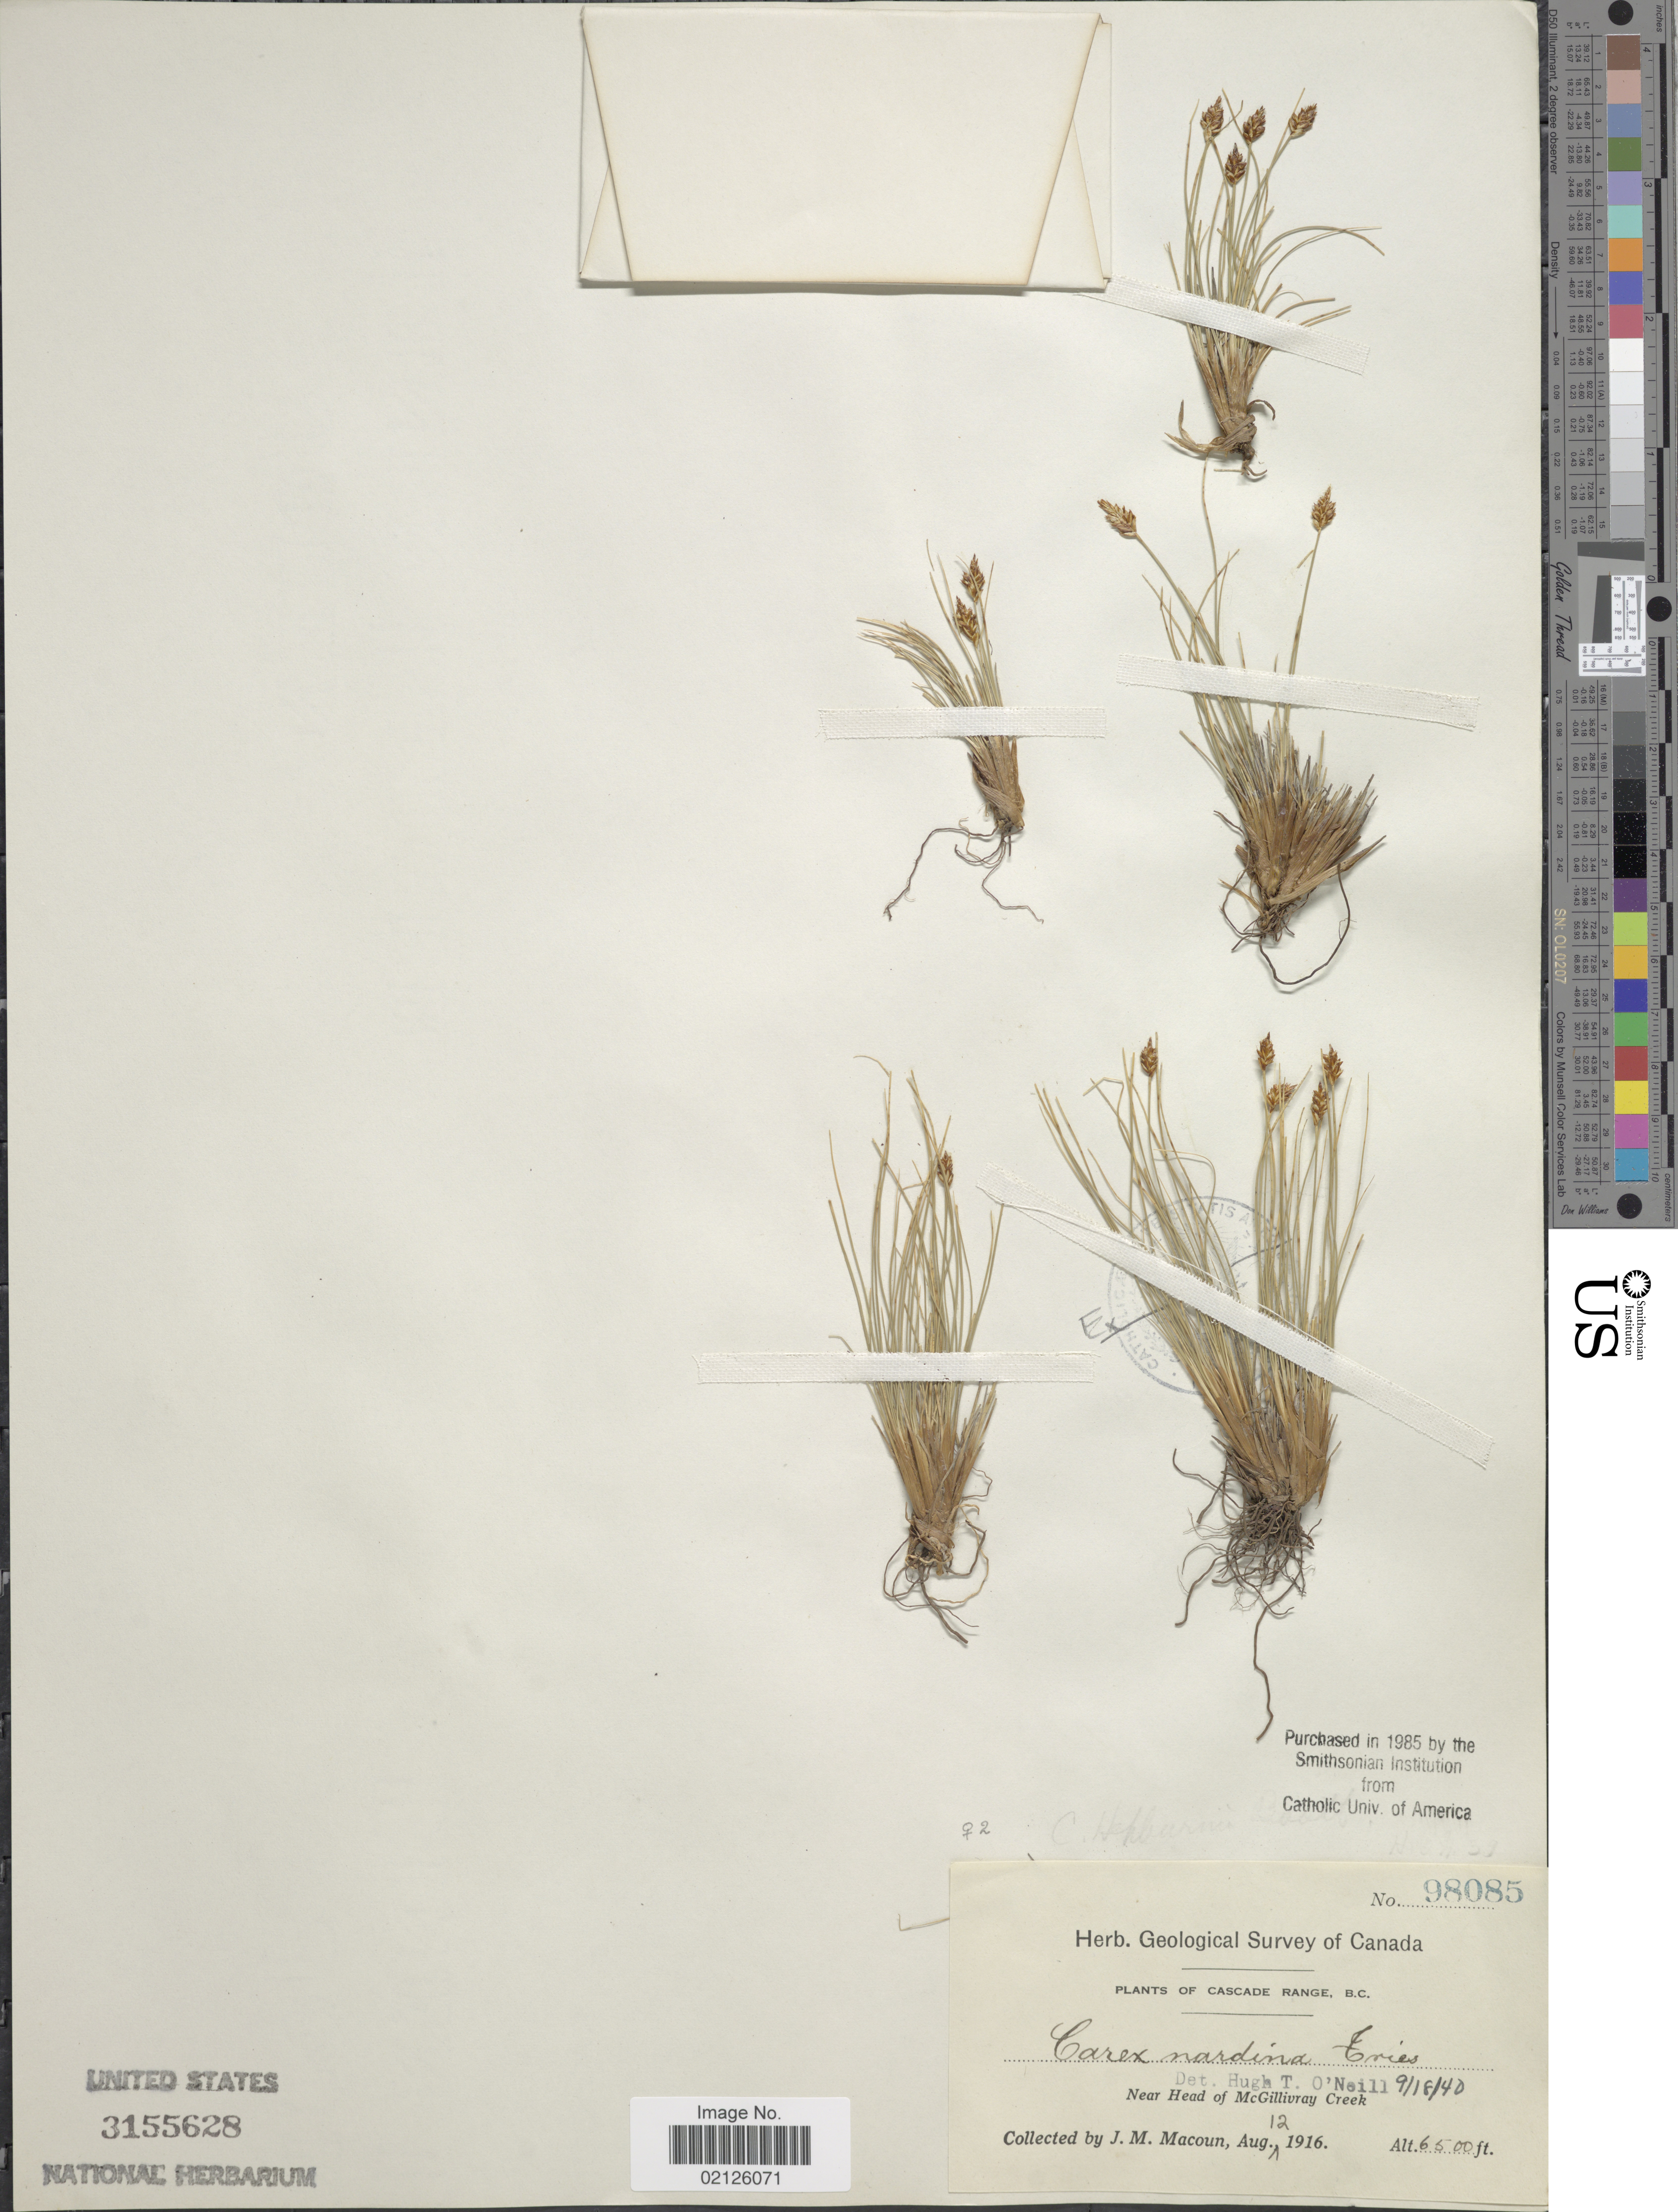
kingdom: Plantae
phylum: Tracheophyta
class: Liliopsida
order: Poales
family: Cyperaceae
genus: Carex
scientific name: Carex nardina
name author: (Hornem.) Fr.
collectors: J. M. Macoun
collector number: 98085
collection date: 1916-08-12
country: Canada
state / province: British Columbia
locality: Cascade Range, Near Head of McGillivray Creek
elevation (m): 1981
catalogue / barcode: US 3155628